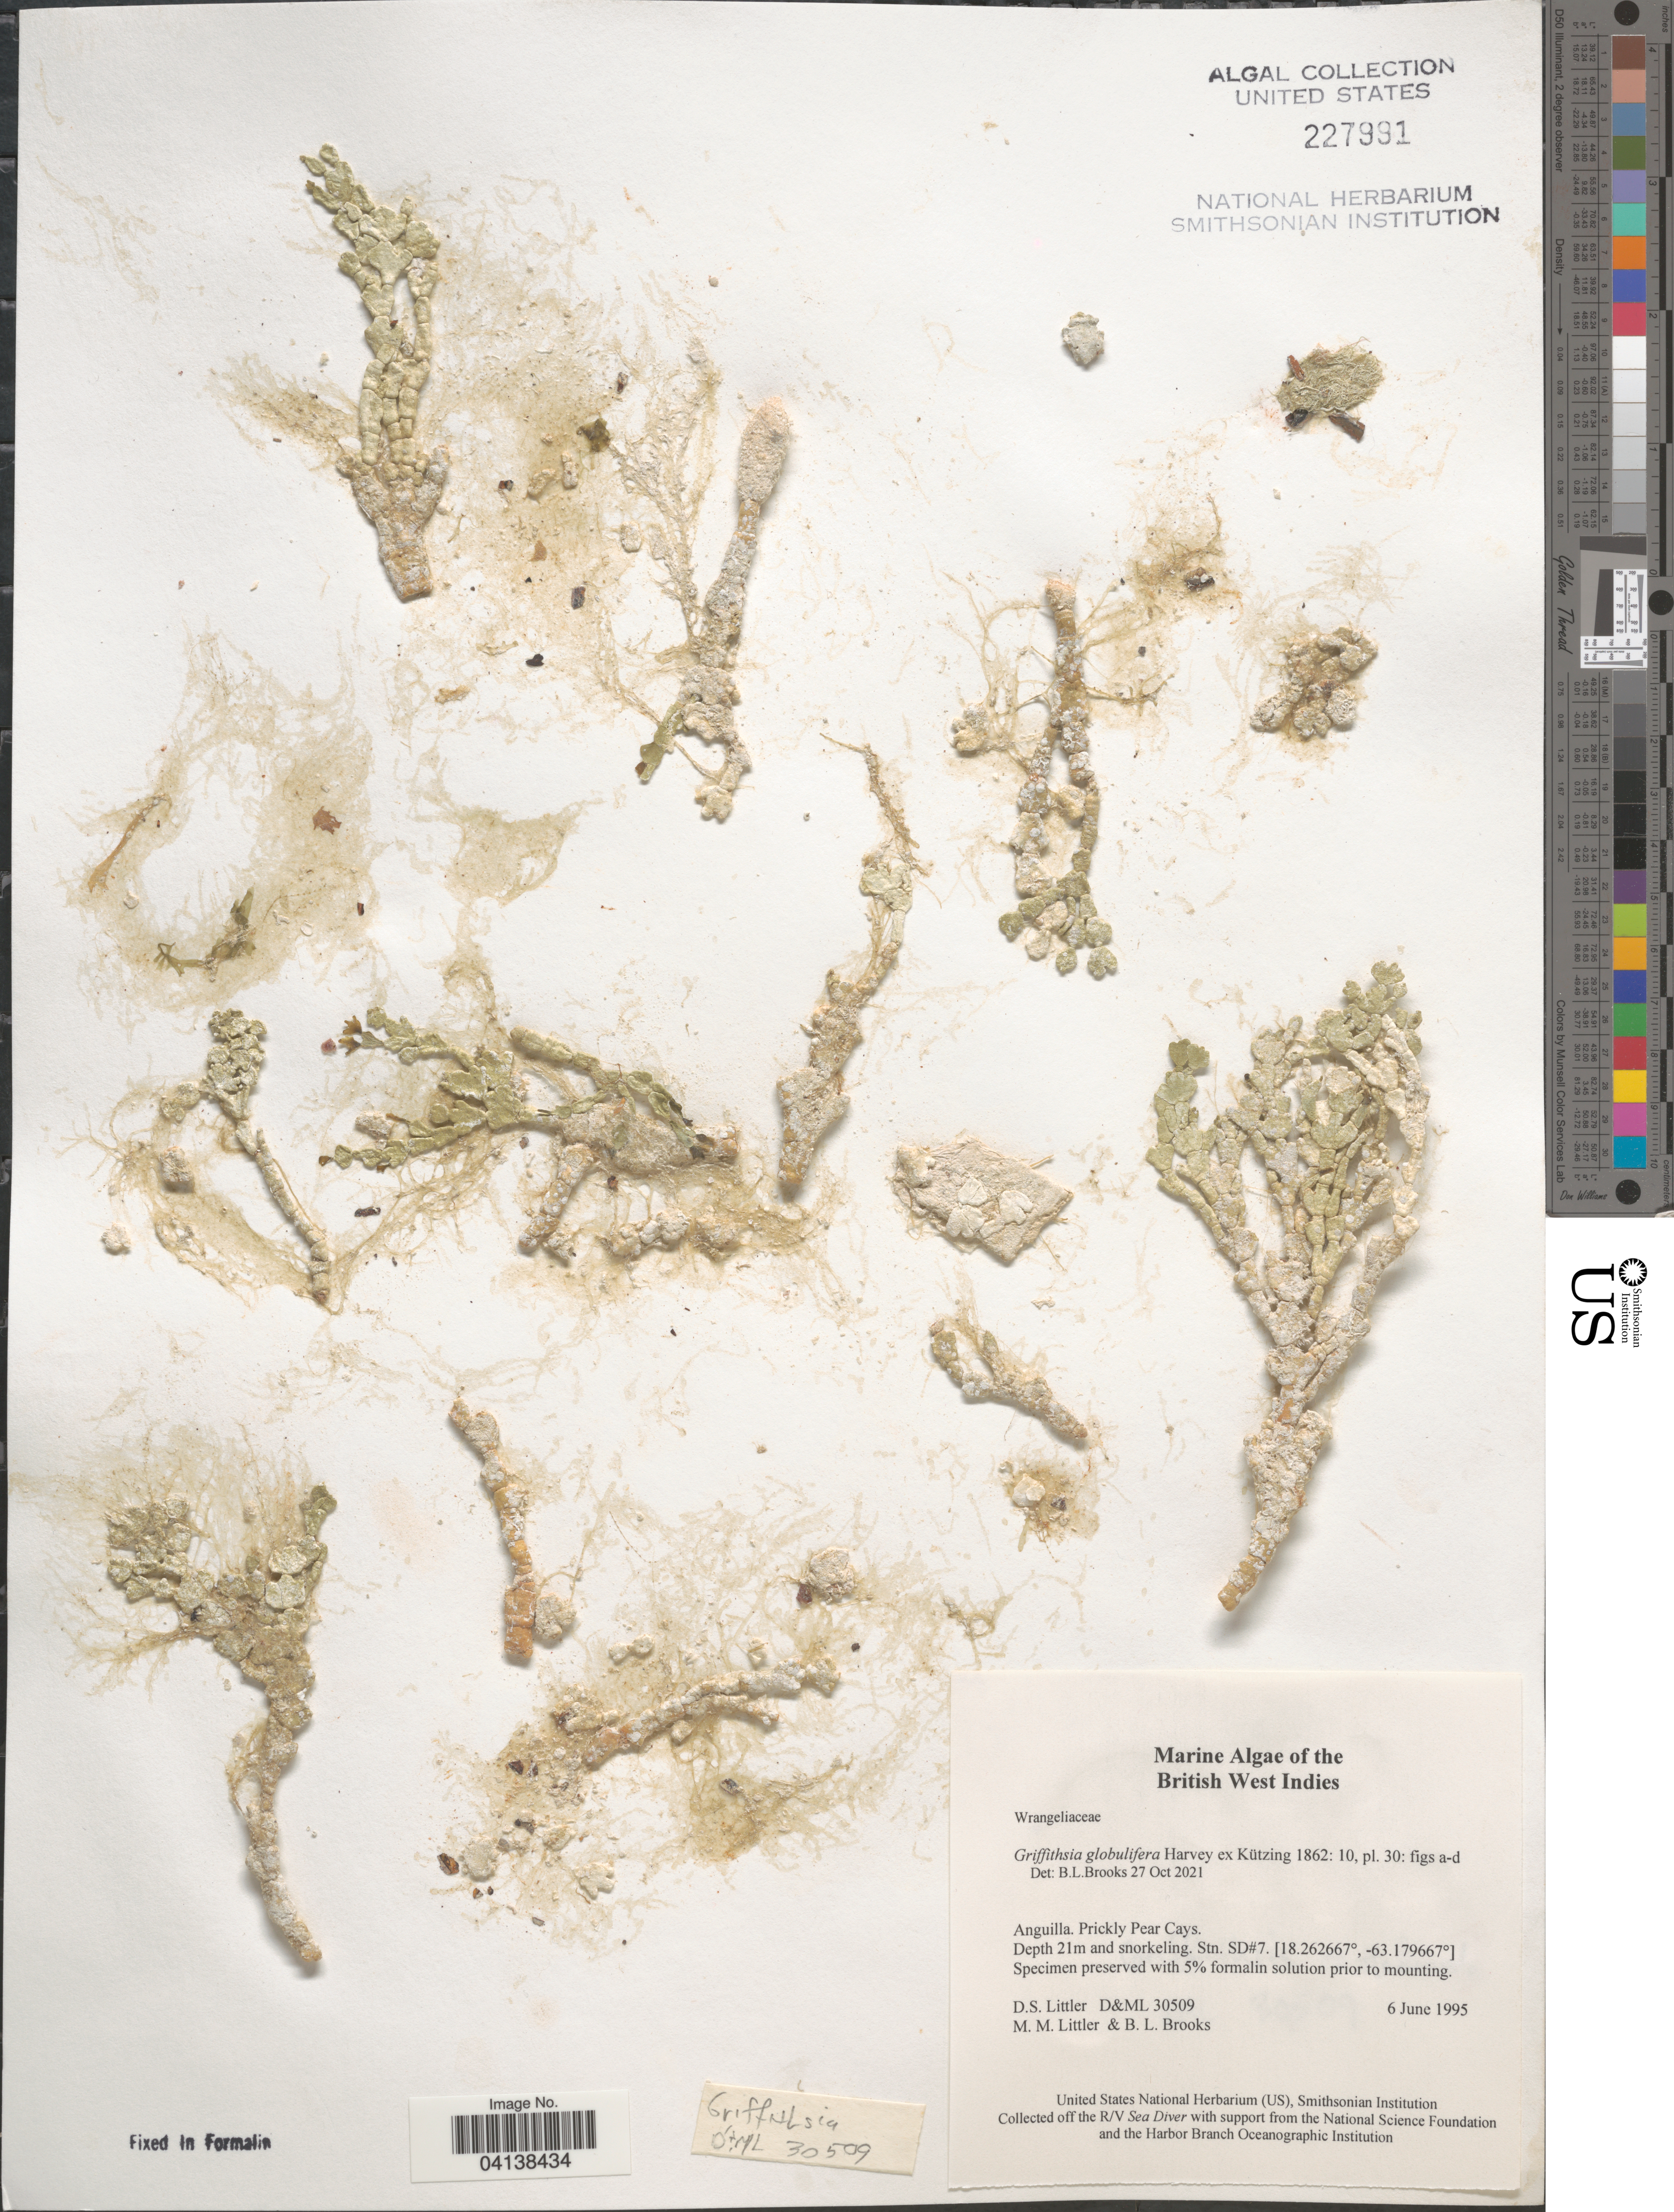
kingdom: Plantae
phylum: Rhodophyta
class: Florideophyceae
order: Ceramiales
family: Wrangeliaceae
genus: Griffithsia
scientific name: Griffithsia globulifera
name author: Harv. ex Kütz.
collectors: D. S. Littler & B. Brooks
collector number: D&ML 30509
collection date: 1995-06-06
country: Anguilla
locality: British West Indies. Prickly Pear Cays. Stn. SD#7.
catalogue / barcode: US 227991